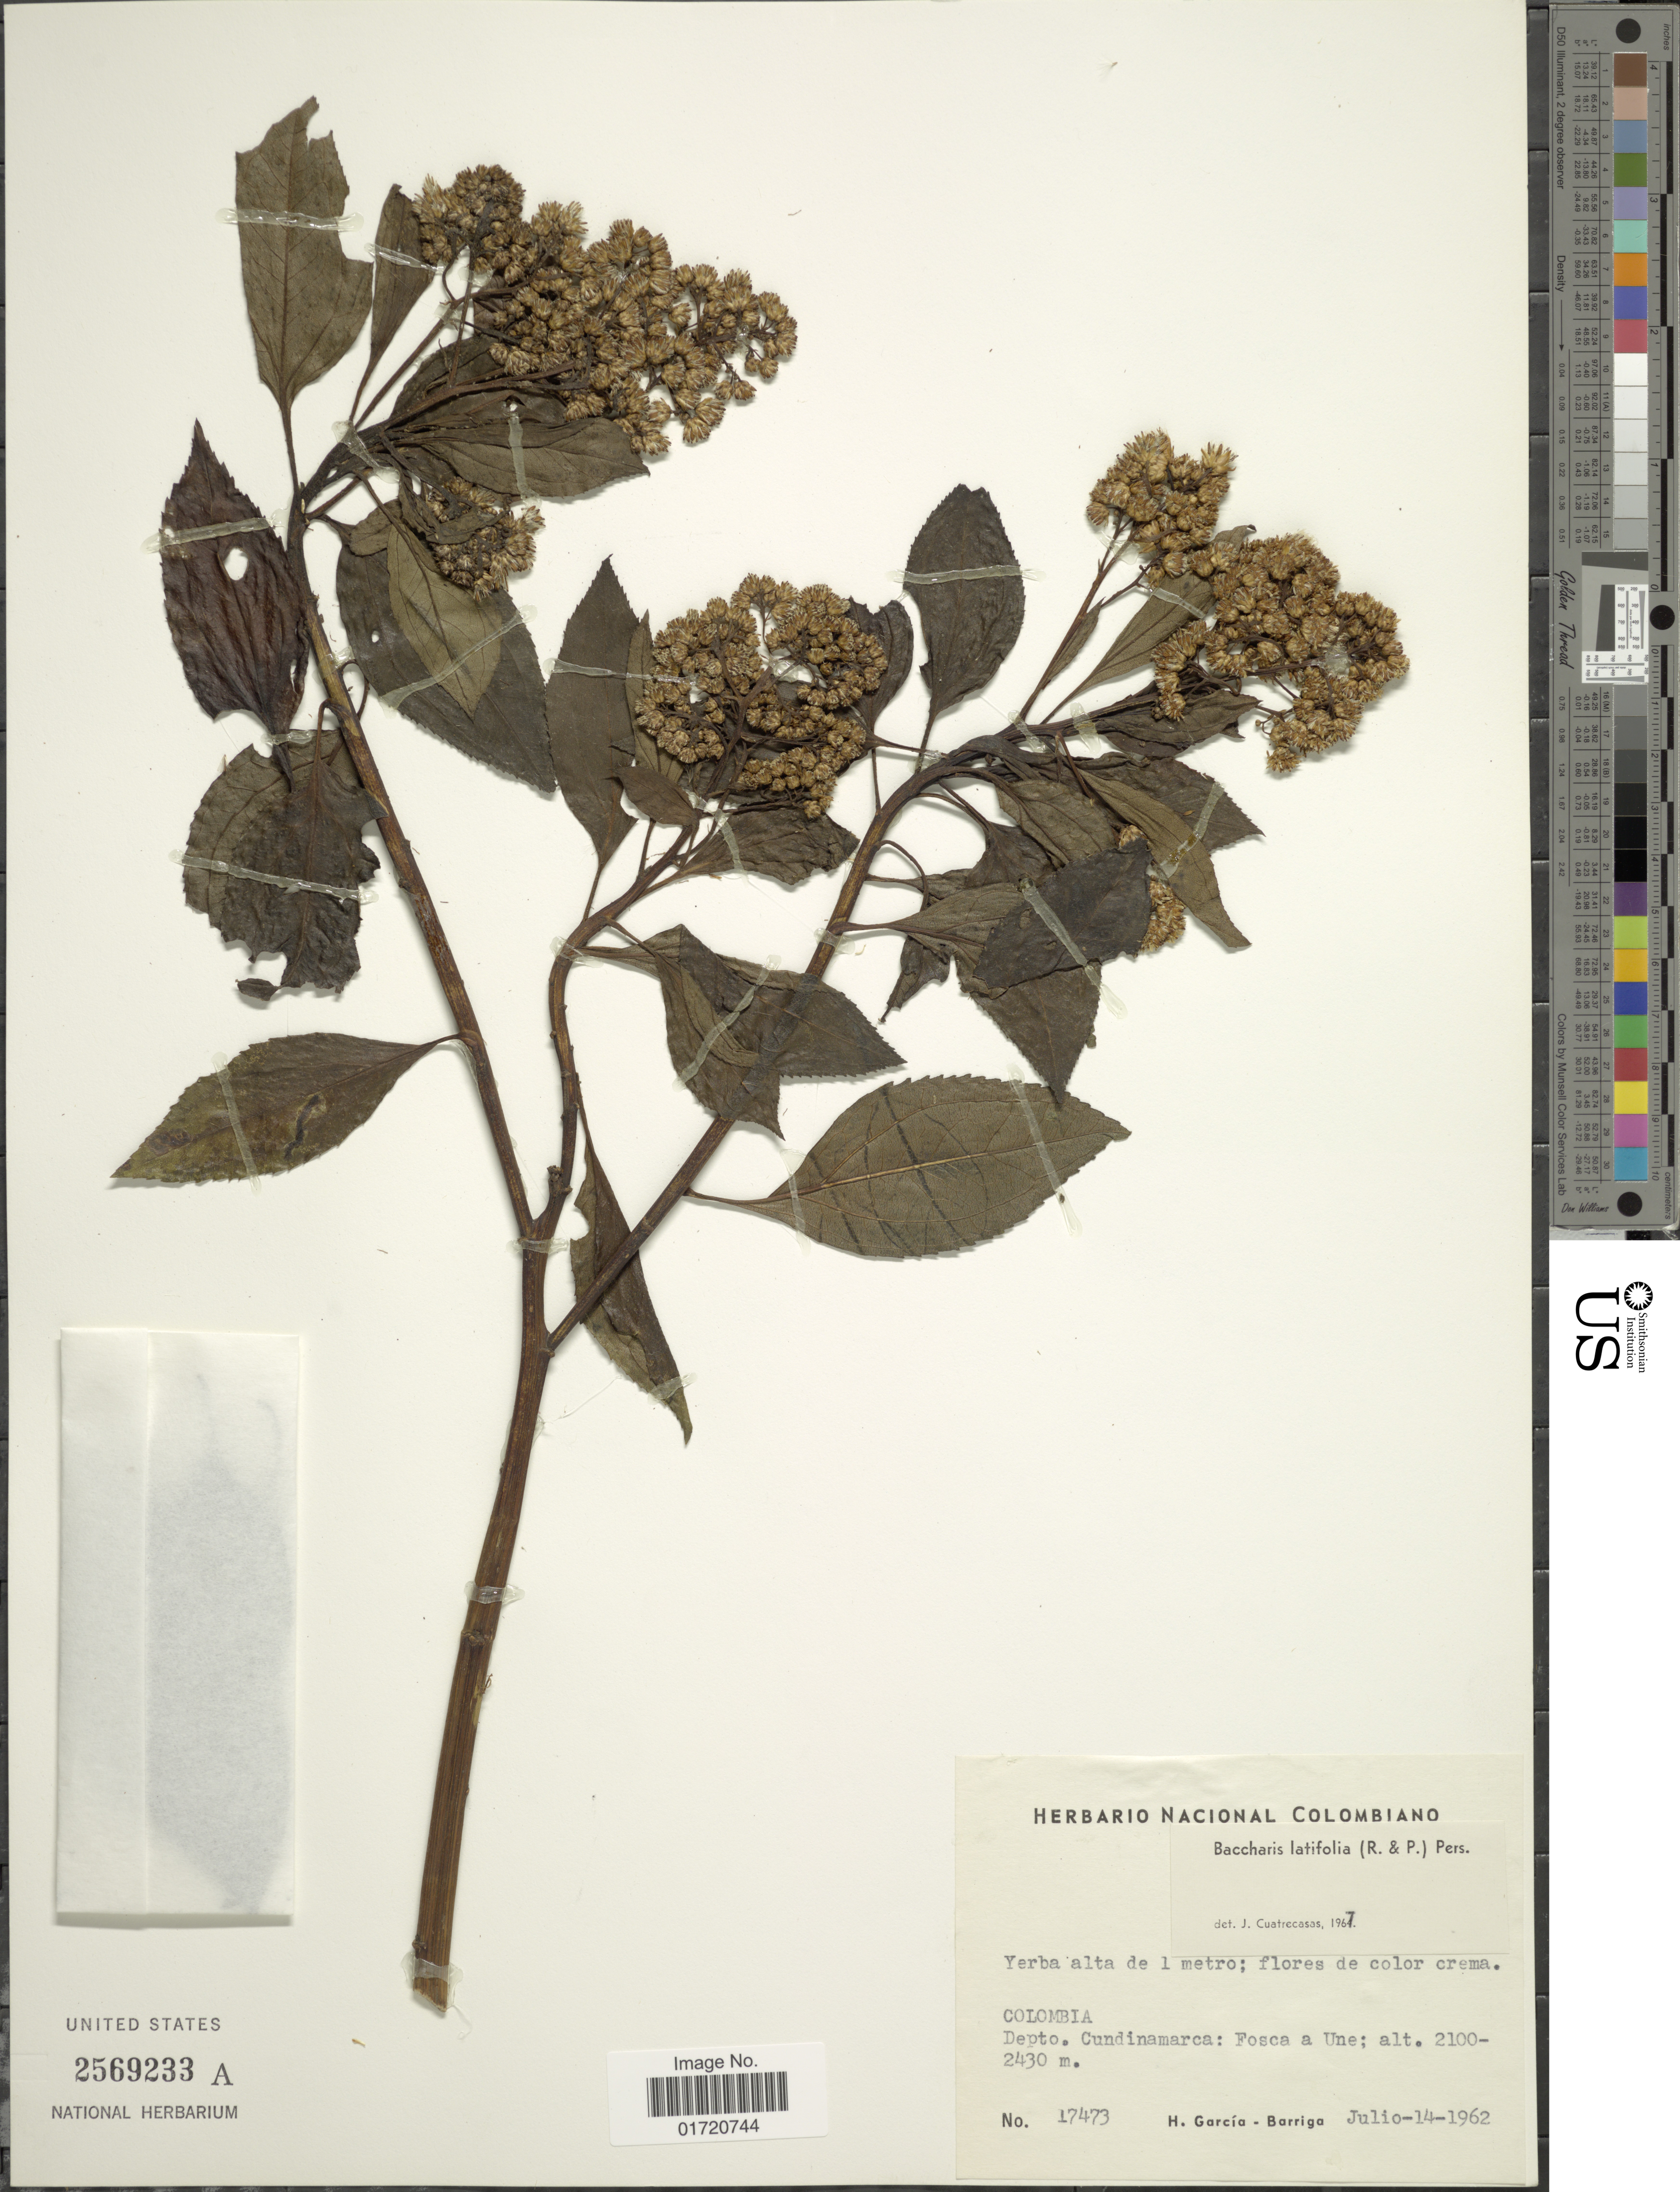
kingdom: Plantae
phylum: Tracheophyta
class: Magnoliopsida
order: Asterales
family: Asteraceae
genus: Baccharis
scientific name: Baccharis latifolia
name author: (Ruiz & Pav.) Pers.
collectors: H. García Barriga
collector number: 17473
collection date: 1962-07-14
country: Colombia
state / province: Cundinamarca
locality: Fosca a Une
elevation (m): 2100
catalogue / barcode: US 2569233A